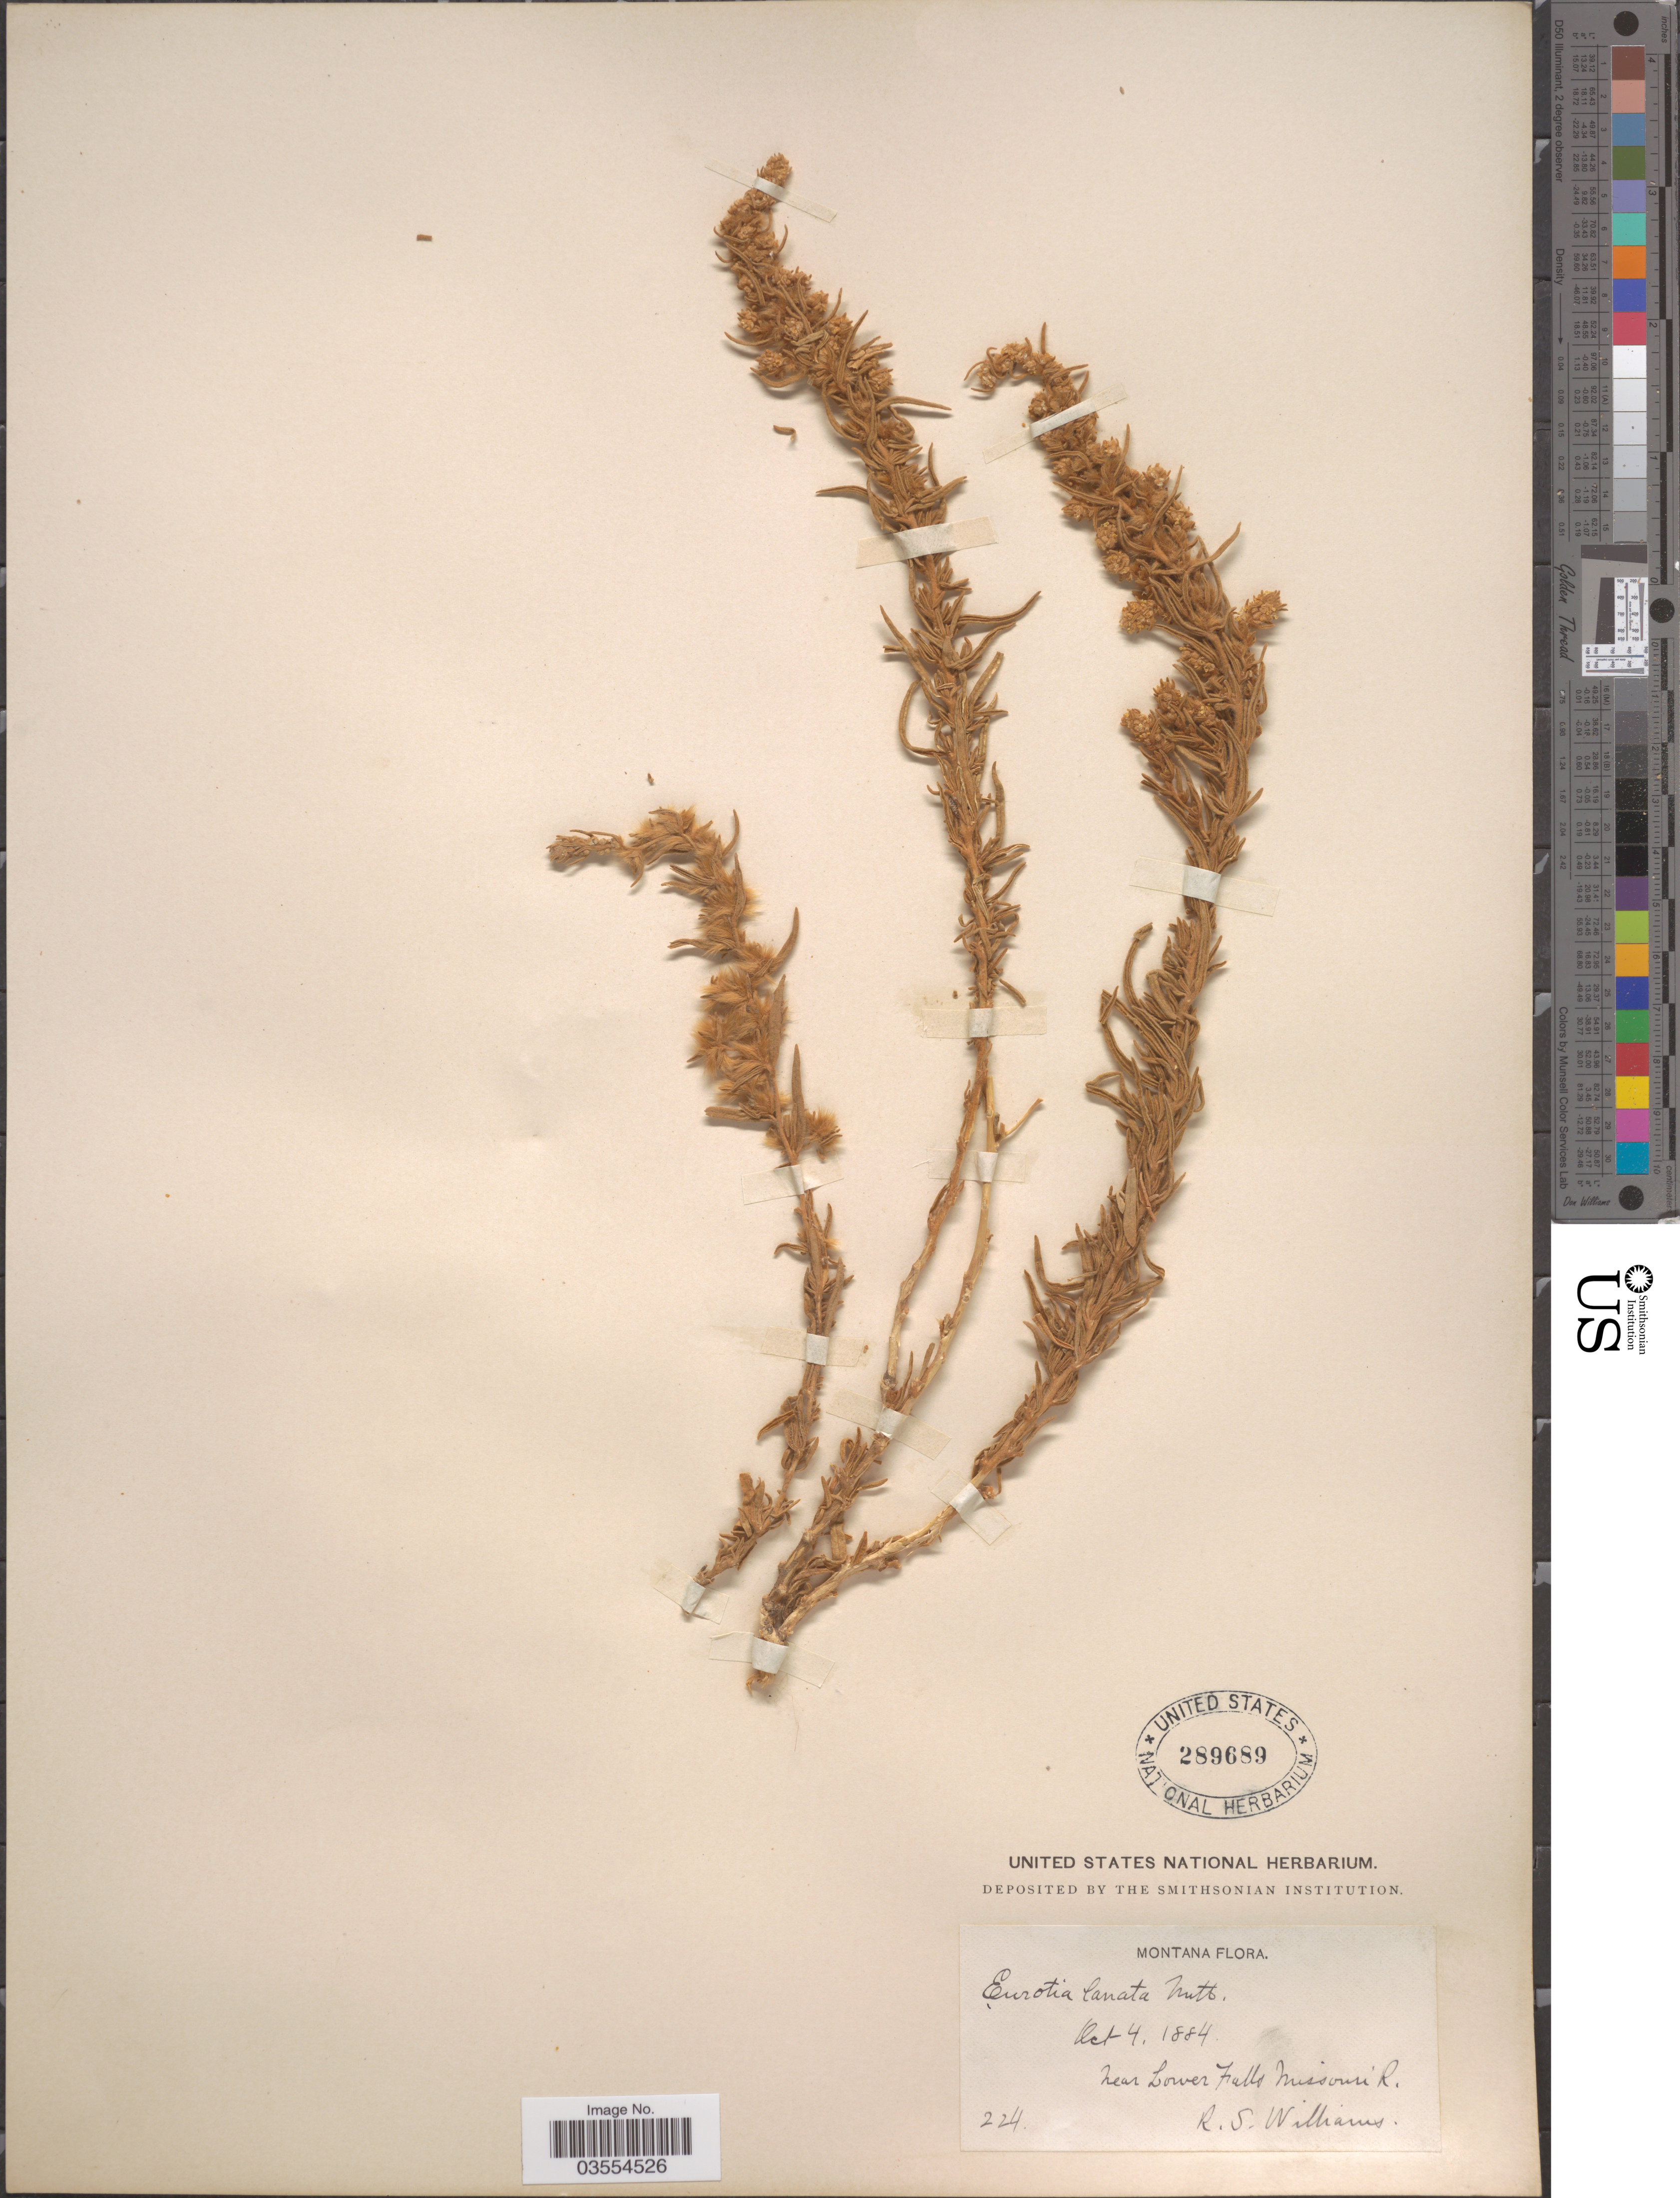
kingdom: Plantae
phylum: Tracheophyta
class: Magnoliopsida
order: Caryophyllales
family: Amaranthaceae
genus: Krascheninnikovia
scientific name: Krascheninnikovia lanata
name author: (Pursh) A. Meeuse & A.Smit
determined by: U.S. National Herbarium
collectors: R. S. Williams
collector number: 224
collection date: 1884-10-04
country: United States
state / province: Montana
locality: Near Lower Fallo Missouri R.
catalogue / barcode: US 289689